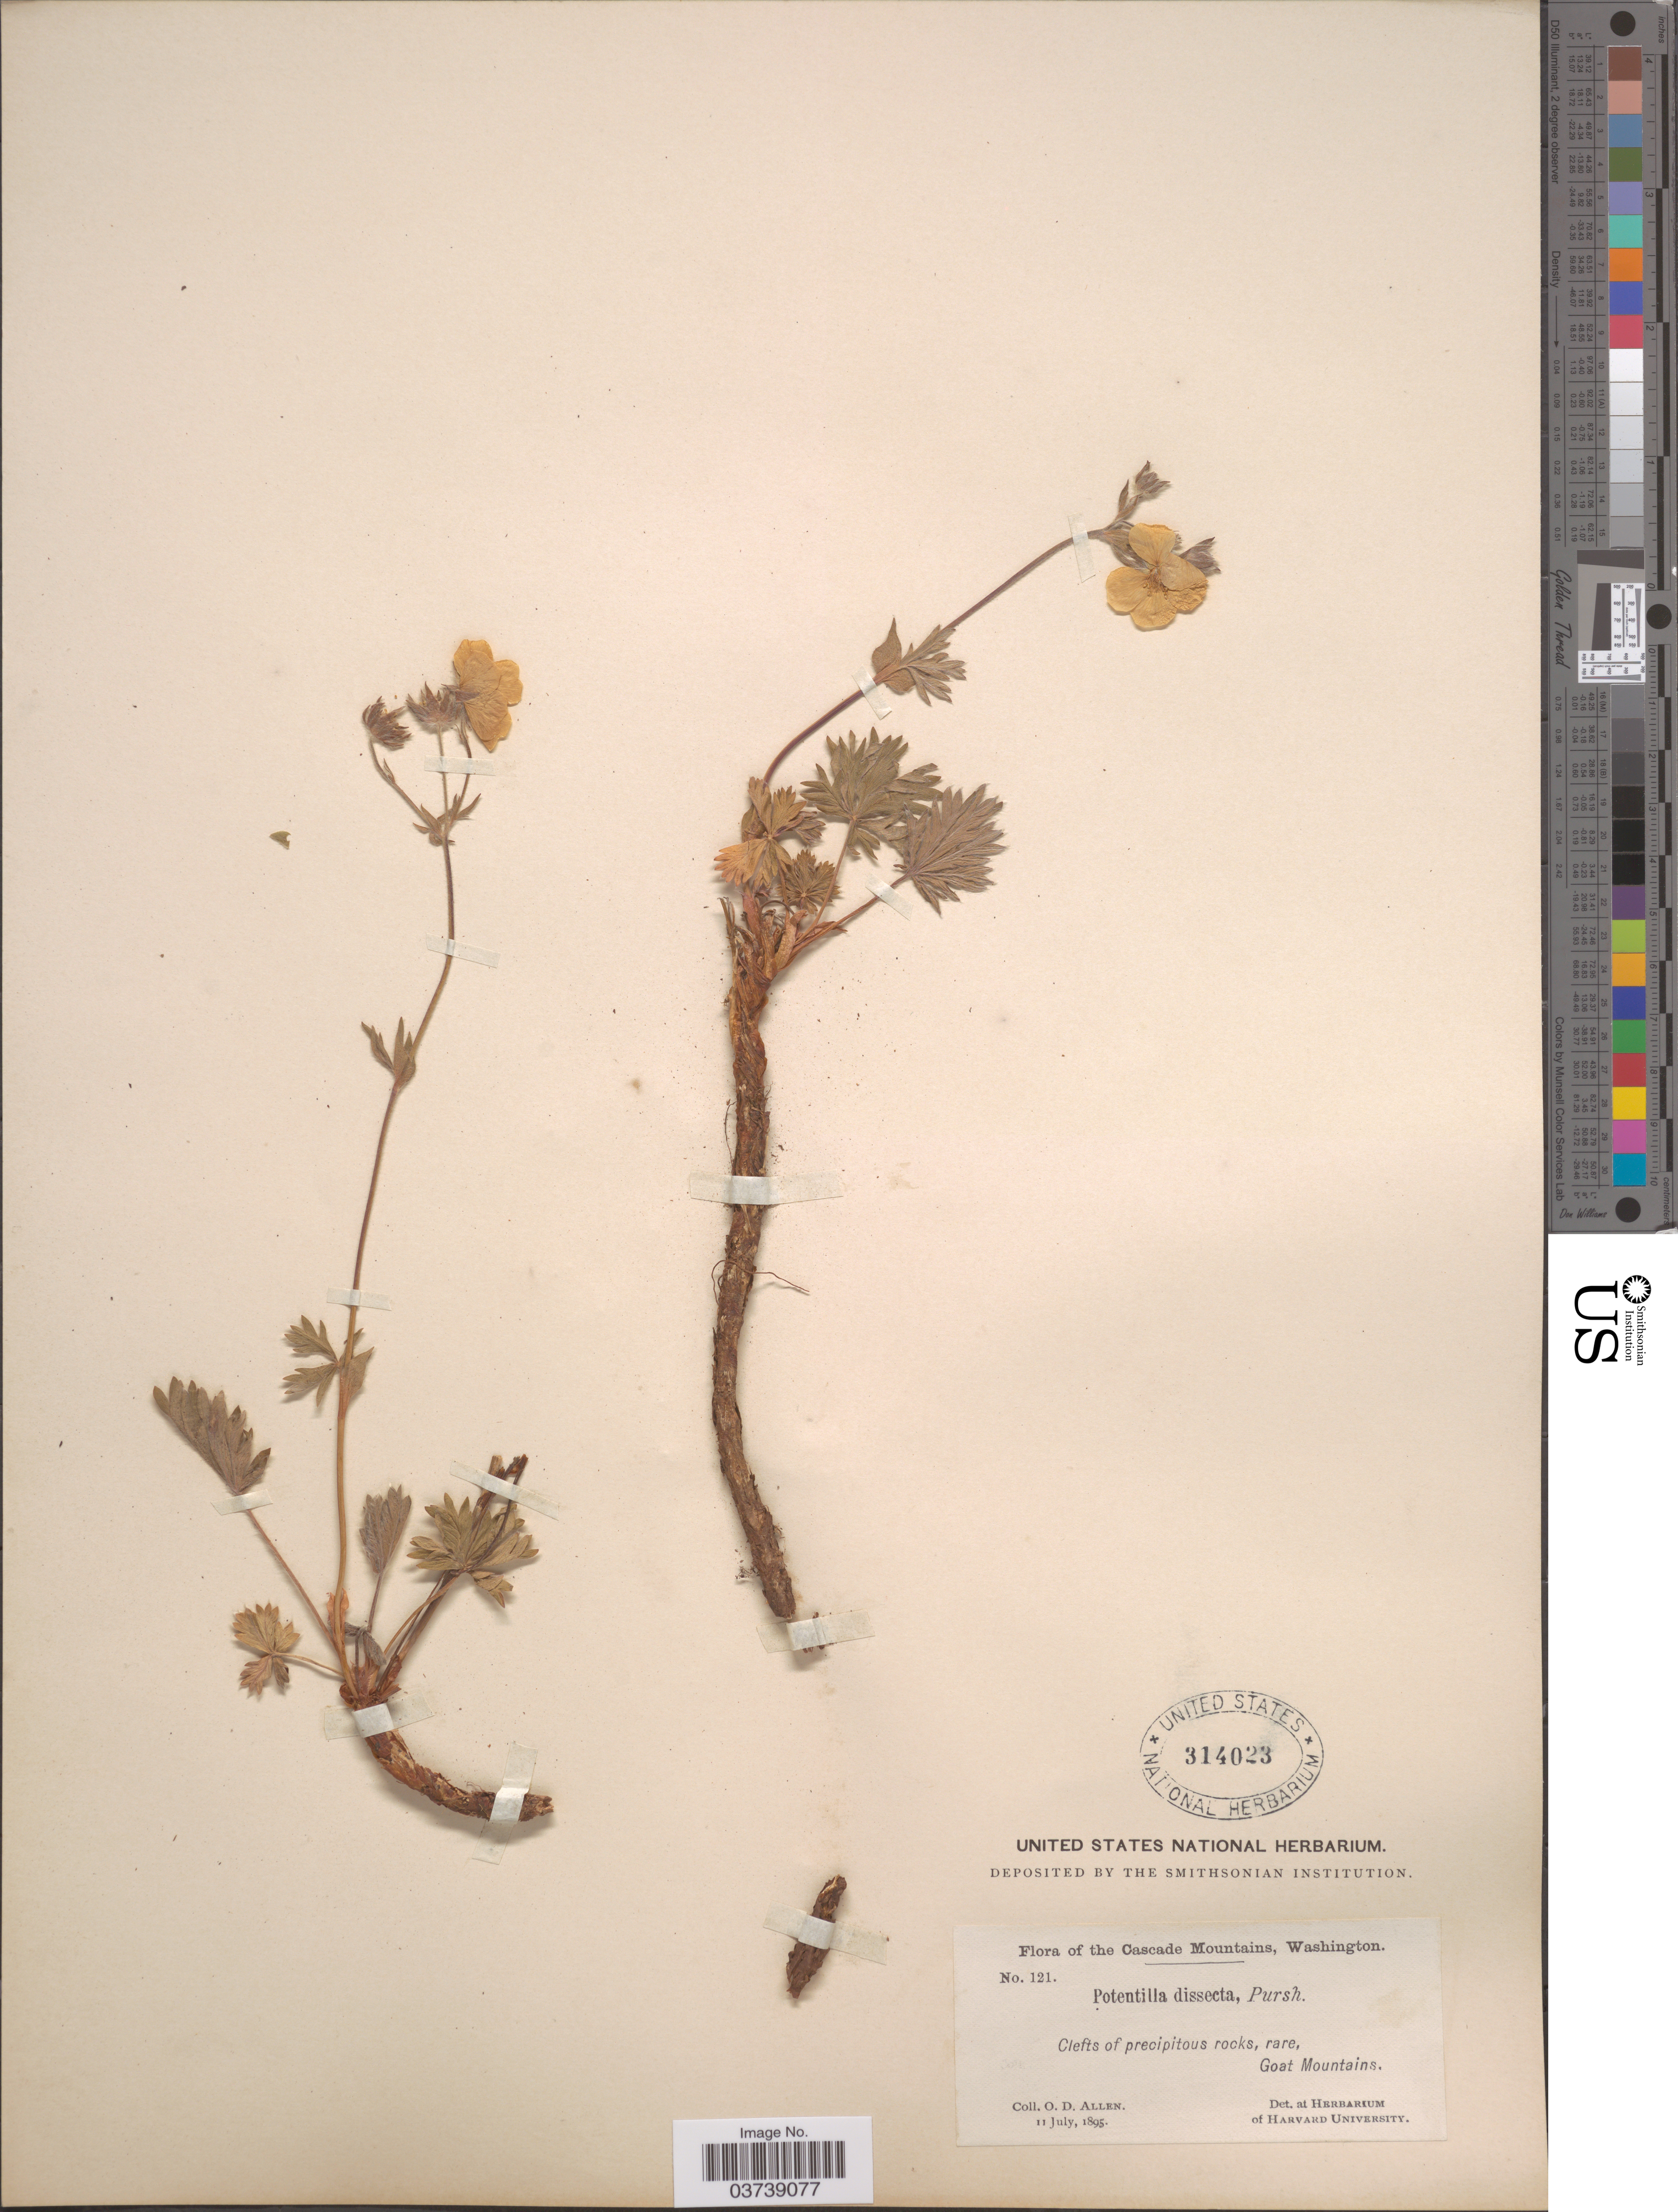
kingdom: Plantae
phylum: Tracheophyta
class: Magnoliopsida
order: Rosales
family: Rosaceae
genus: Potentilla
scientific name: Potentilla diversifolia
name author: Lehm.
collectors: O. D. Allen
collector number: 121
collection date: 1895-07-11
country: United States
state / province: Washington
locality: Cascade Mountains. Goat Mountains.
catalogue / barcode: US 314023